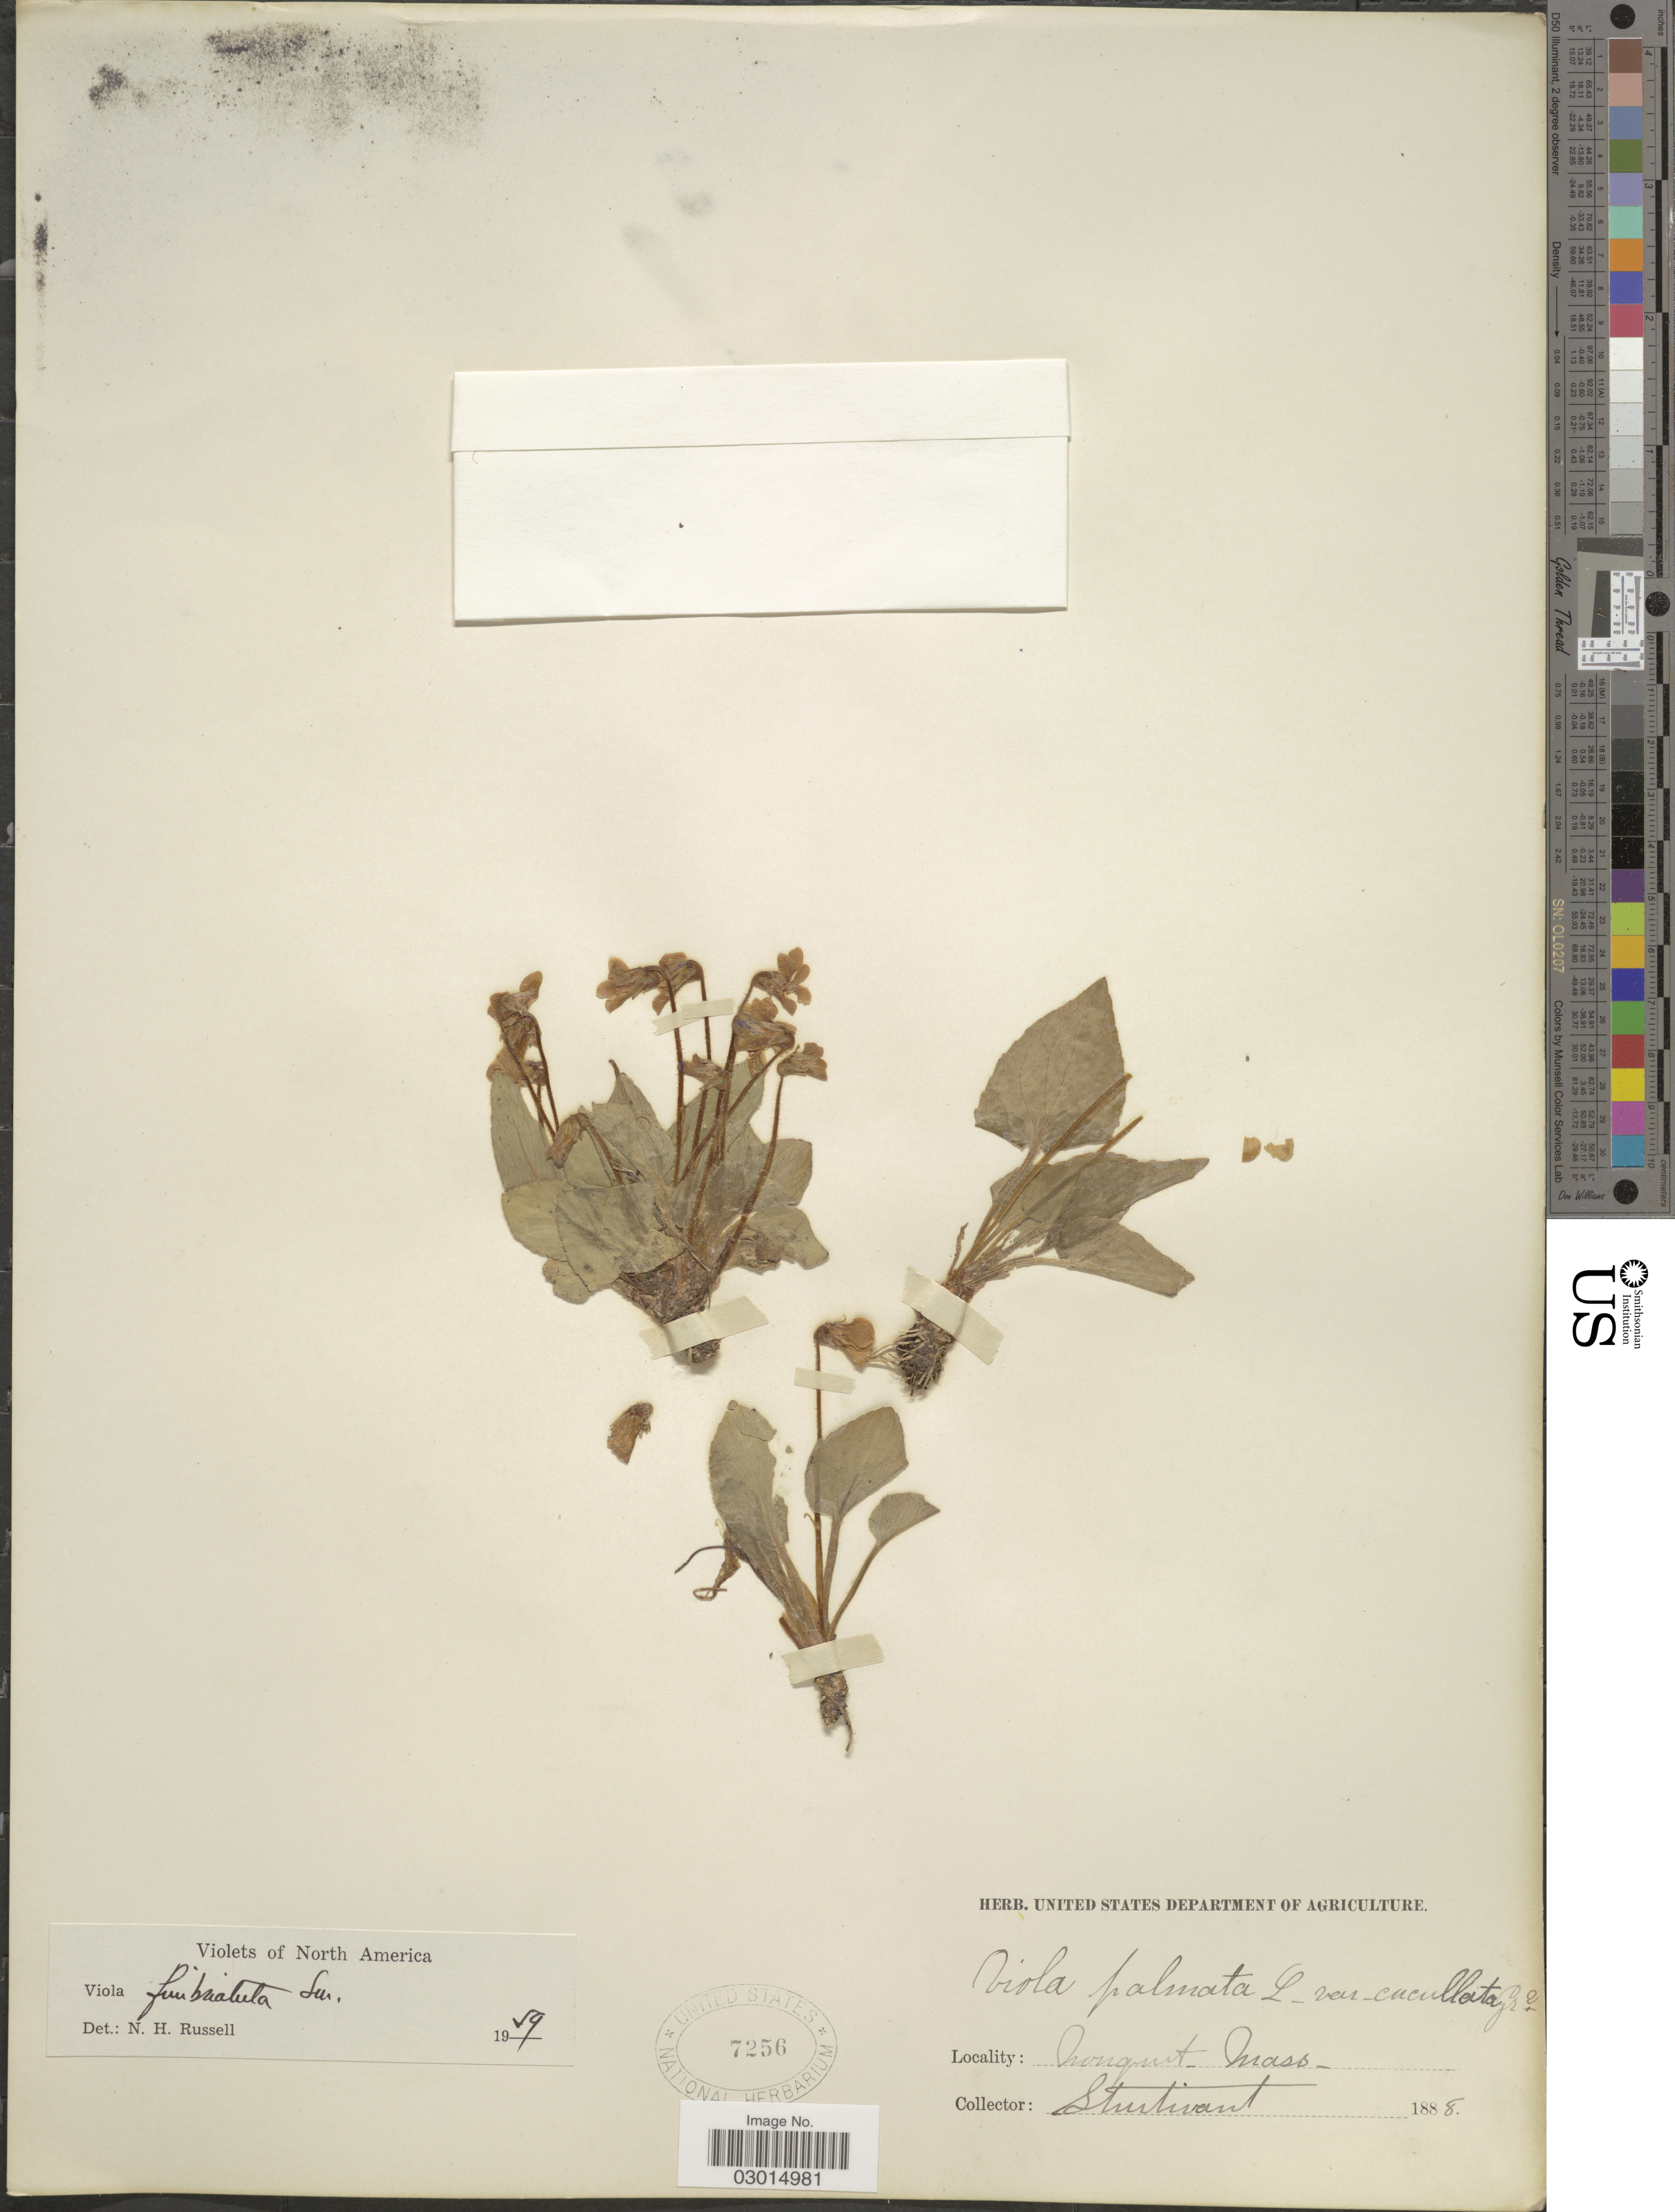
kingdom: Plantae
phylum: Tracheophyta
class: Magnoliopsida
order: Malpighiales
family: Violaceae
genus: Viola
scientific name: Viola fimbriatula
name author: Small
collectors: Sturtevant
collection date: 1888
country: United States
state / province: Massachusetts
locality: Nonquitt, Mass.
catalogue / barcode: US 7256